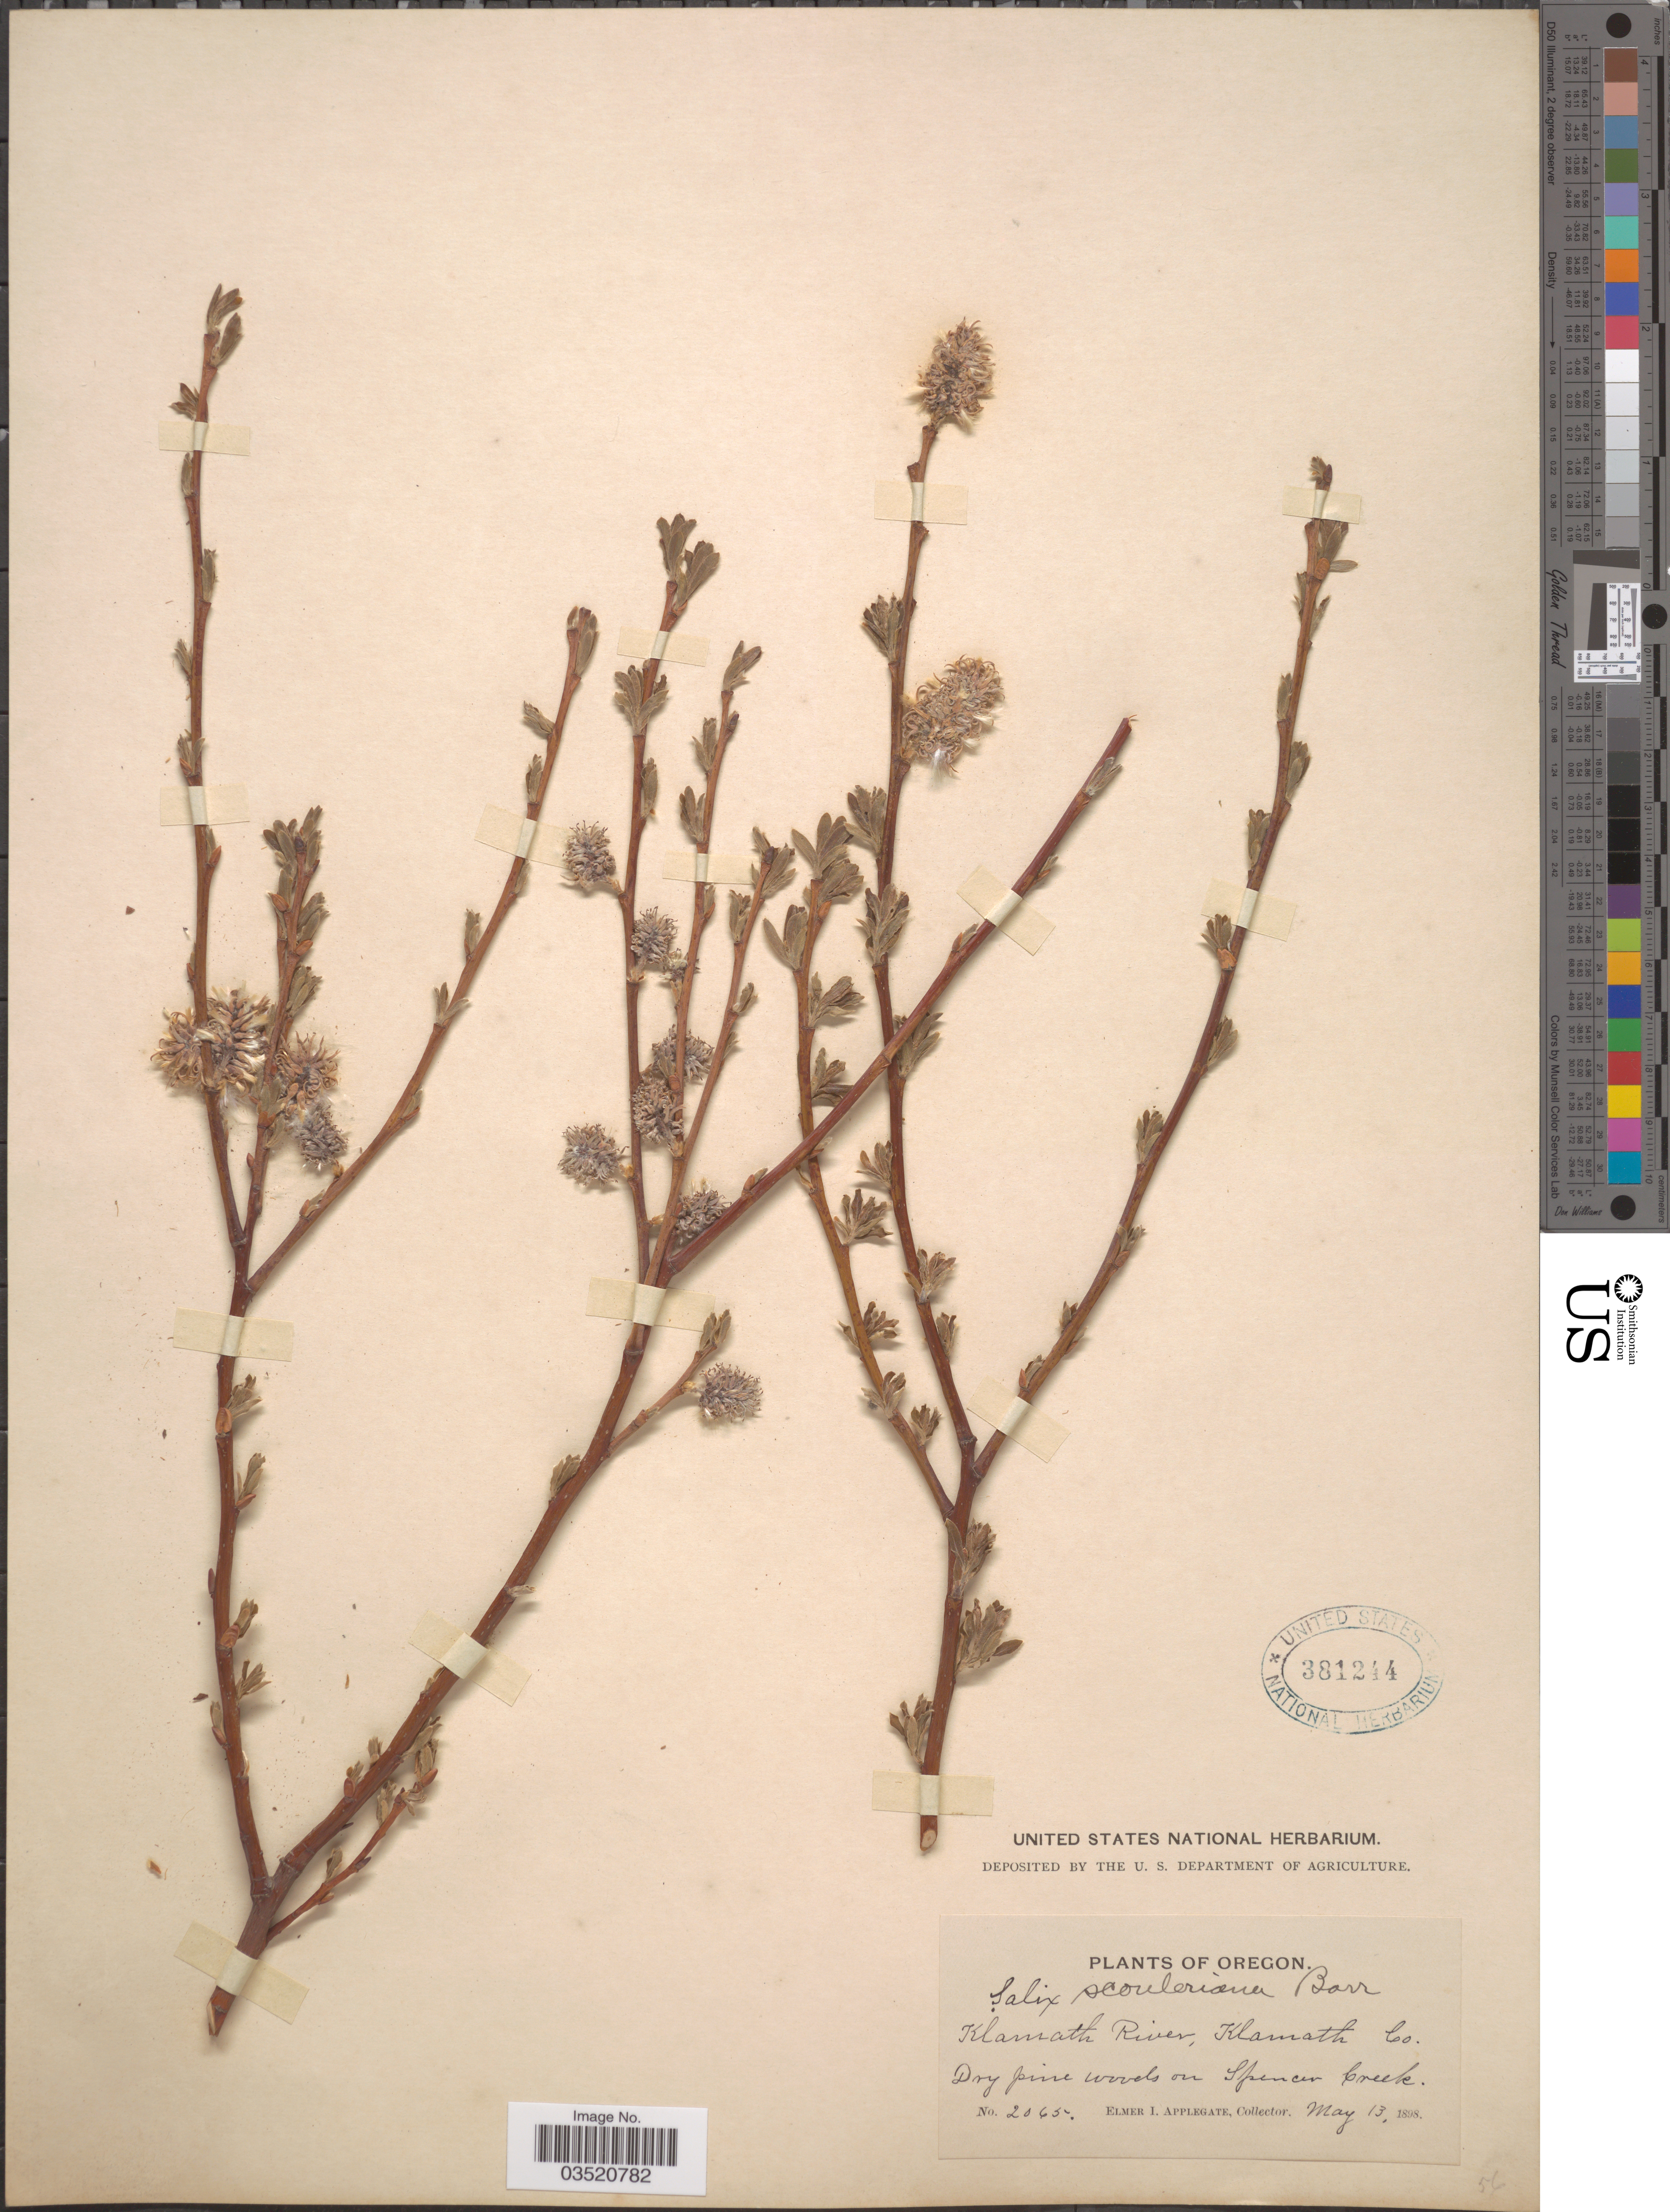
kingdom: Plantae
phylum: Tracheophyta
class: Magnoliopsida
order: Malpighiales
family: Salicaceae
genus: Salix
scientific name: Salix scouleriana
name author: Barratt ex Hook.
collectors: E. I. Applegate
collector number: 2065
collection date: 1898-05-13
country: United States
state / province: Oregon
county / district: Klamath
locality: Klamath River, Klamath Co. Dry pine woods on Spencer Creek.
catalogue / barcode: US 381244